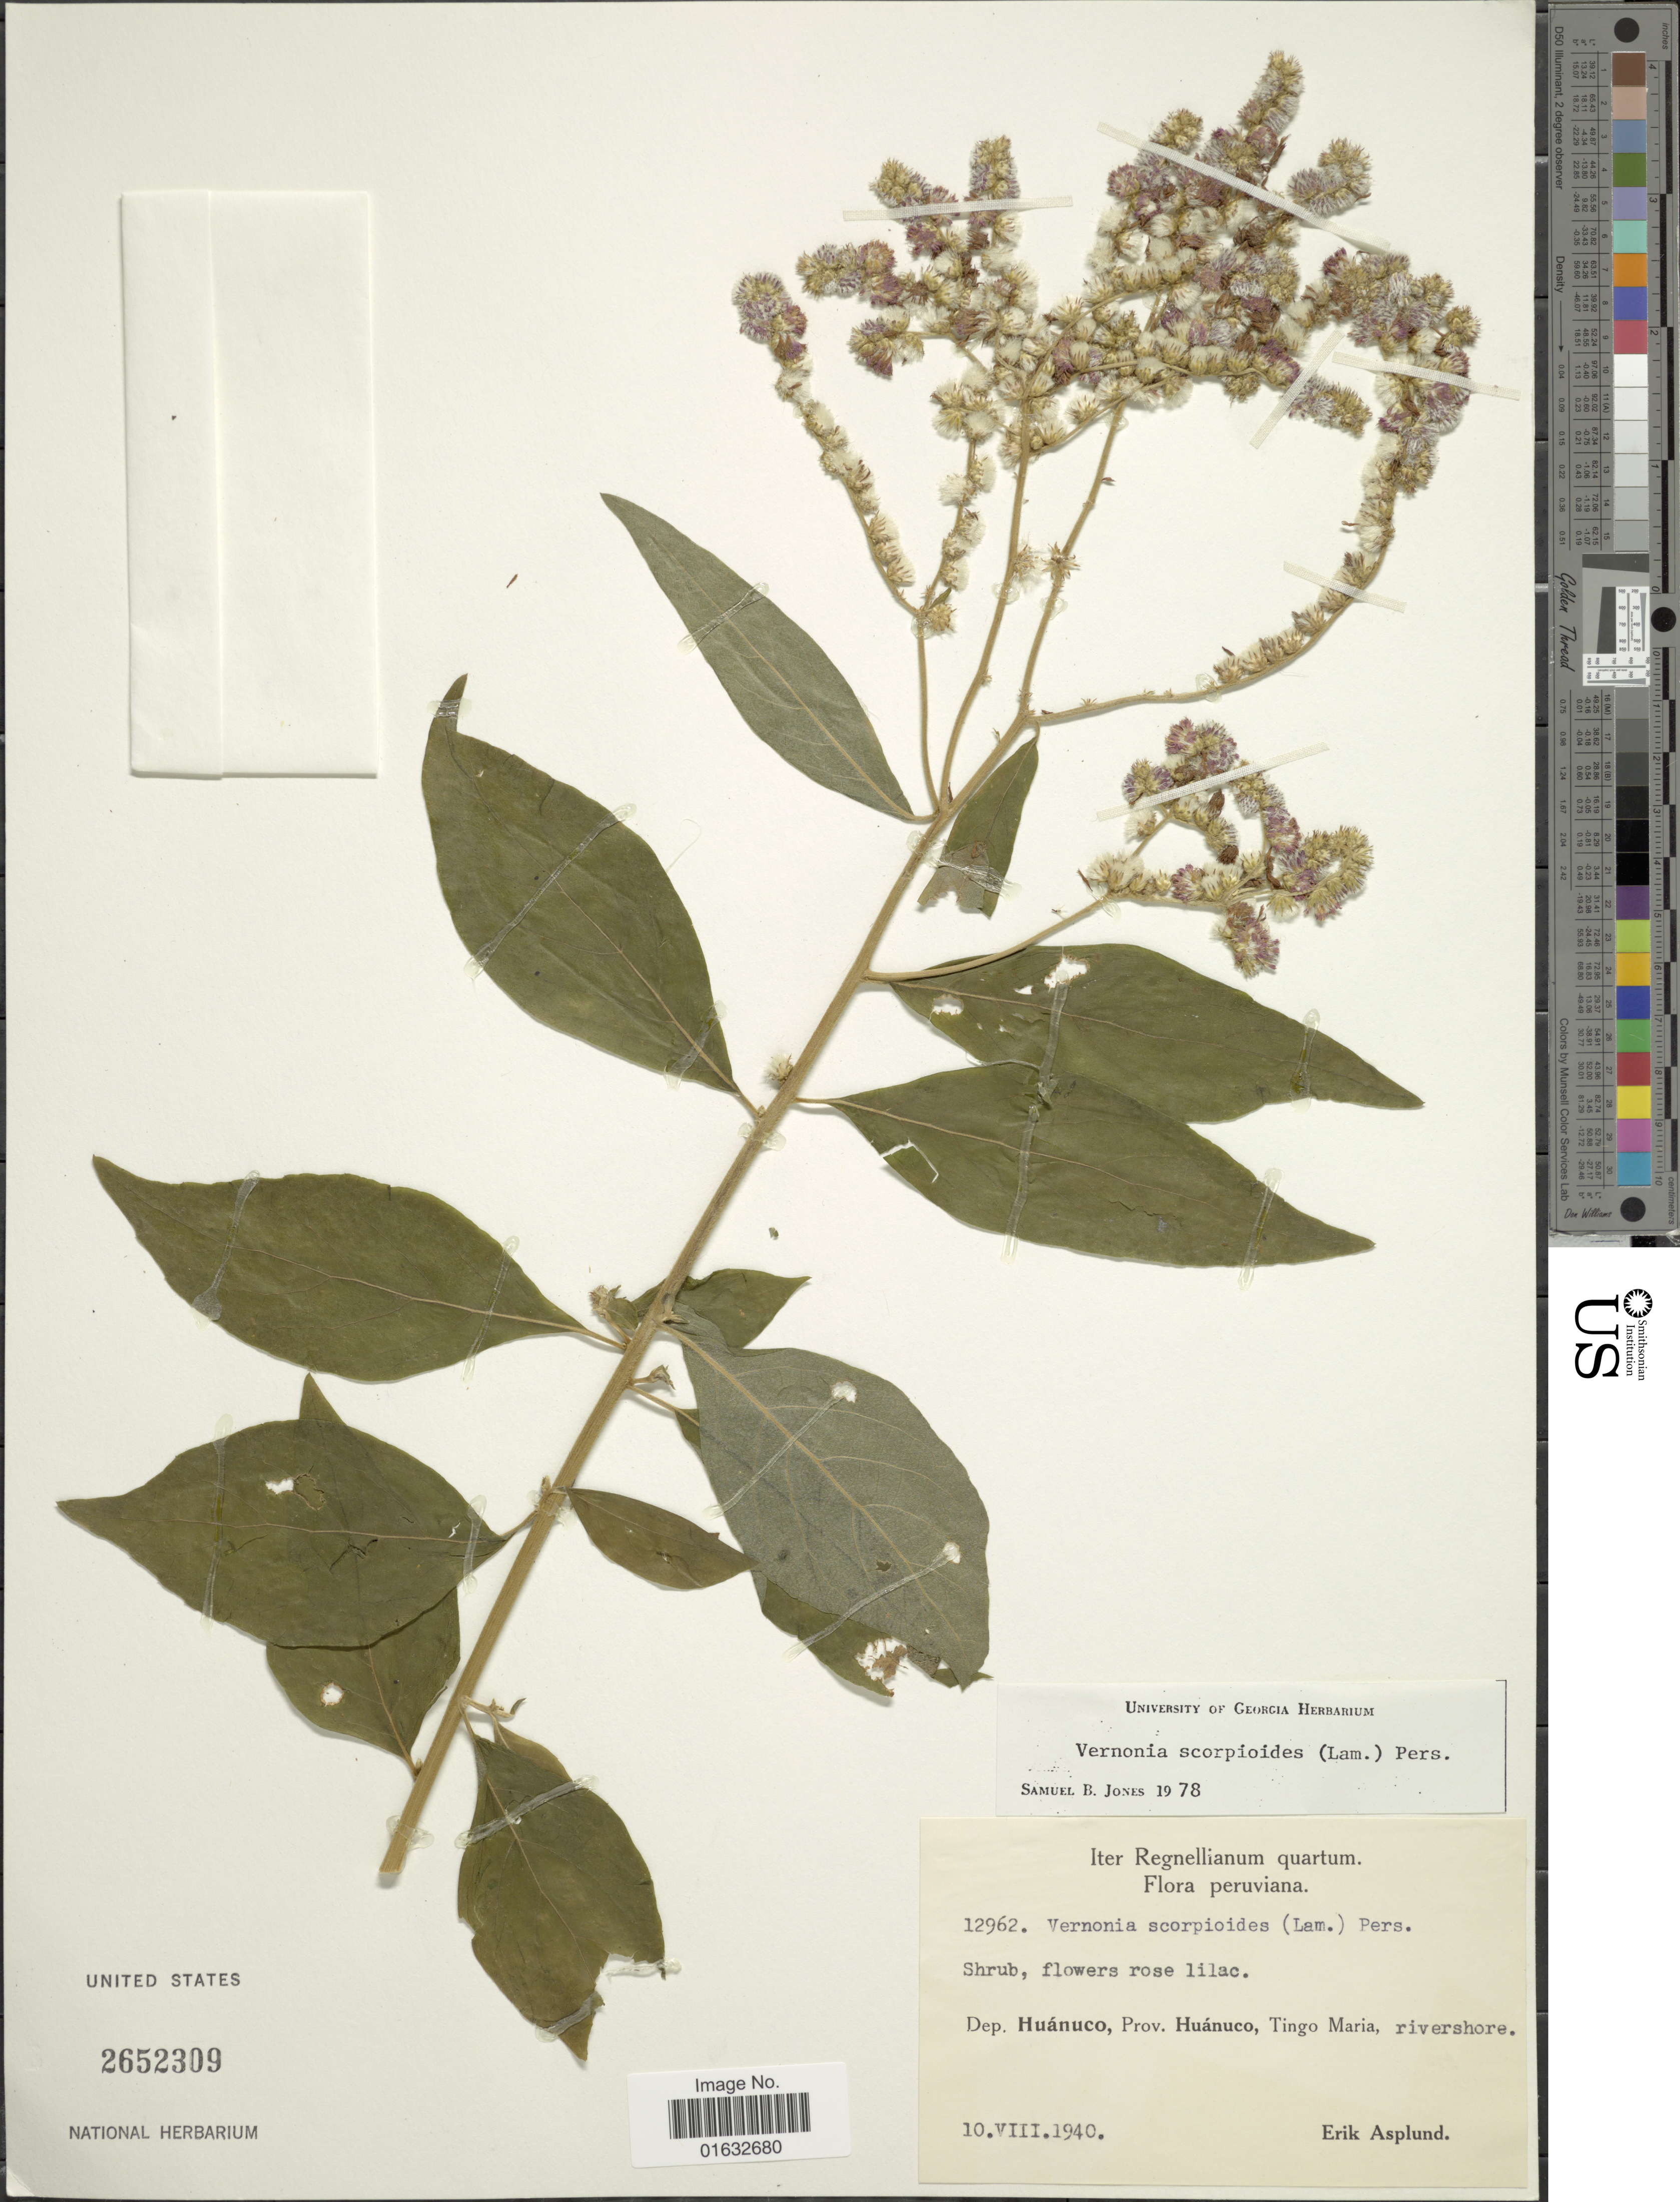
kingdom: Plantae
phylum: Tracheophyta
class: Magnoliopsida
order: Asterales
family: Asteraceae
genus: Cyrtocymura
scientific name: Cyrtocymura scorpioides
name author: (Lam.) H. Rob.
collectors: E. Asplund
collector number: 12962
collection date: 1940-08-10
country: Peru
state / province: Huánuco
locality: Prov. Huanuco, Tingo maria, rivershore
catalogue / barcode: US 2652309